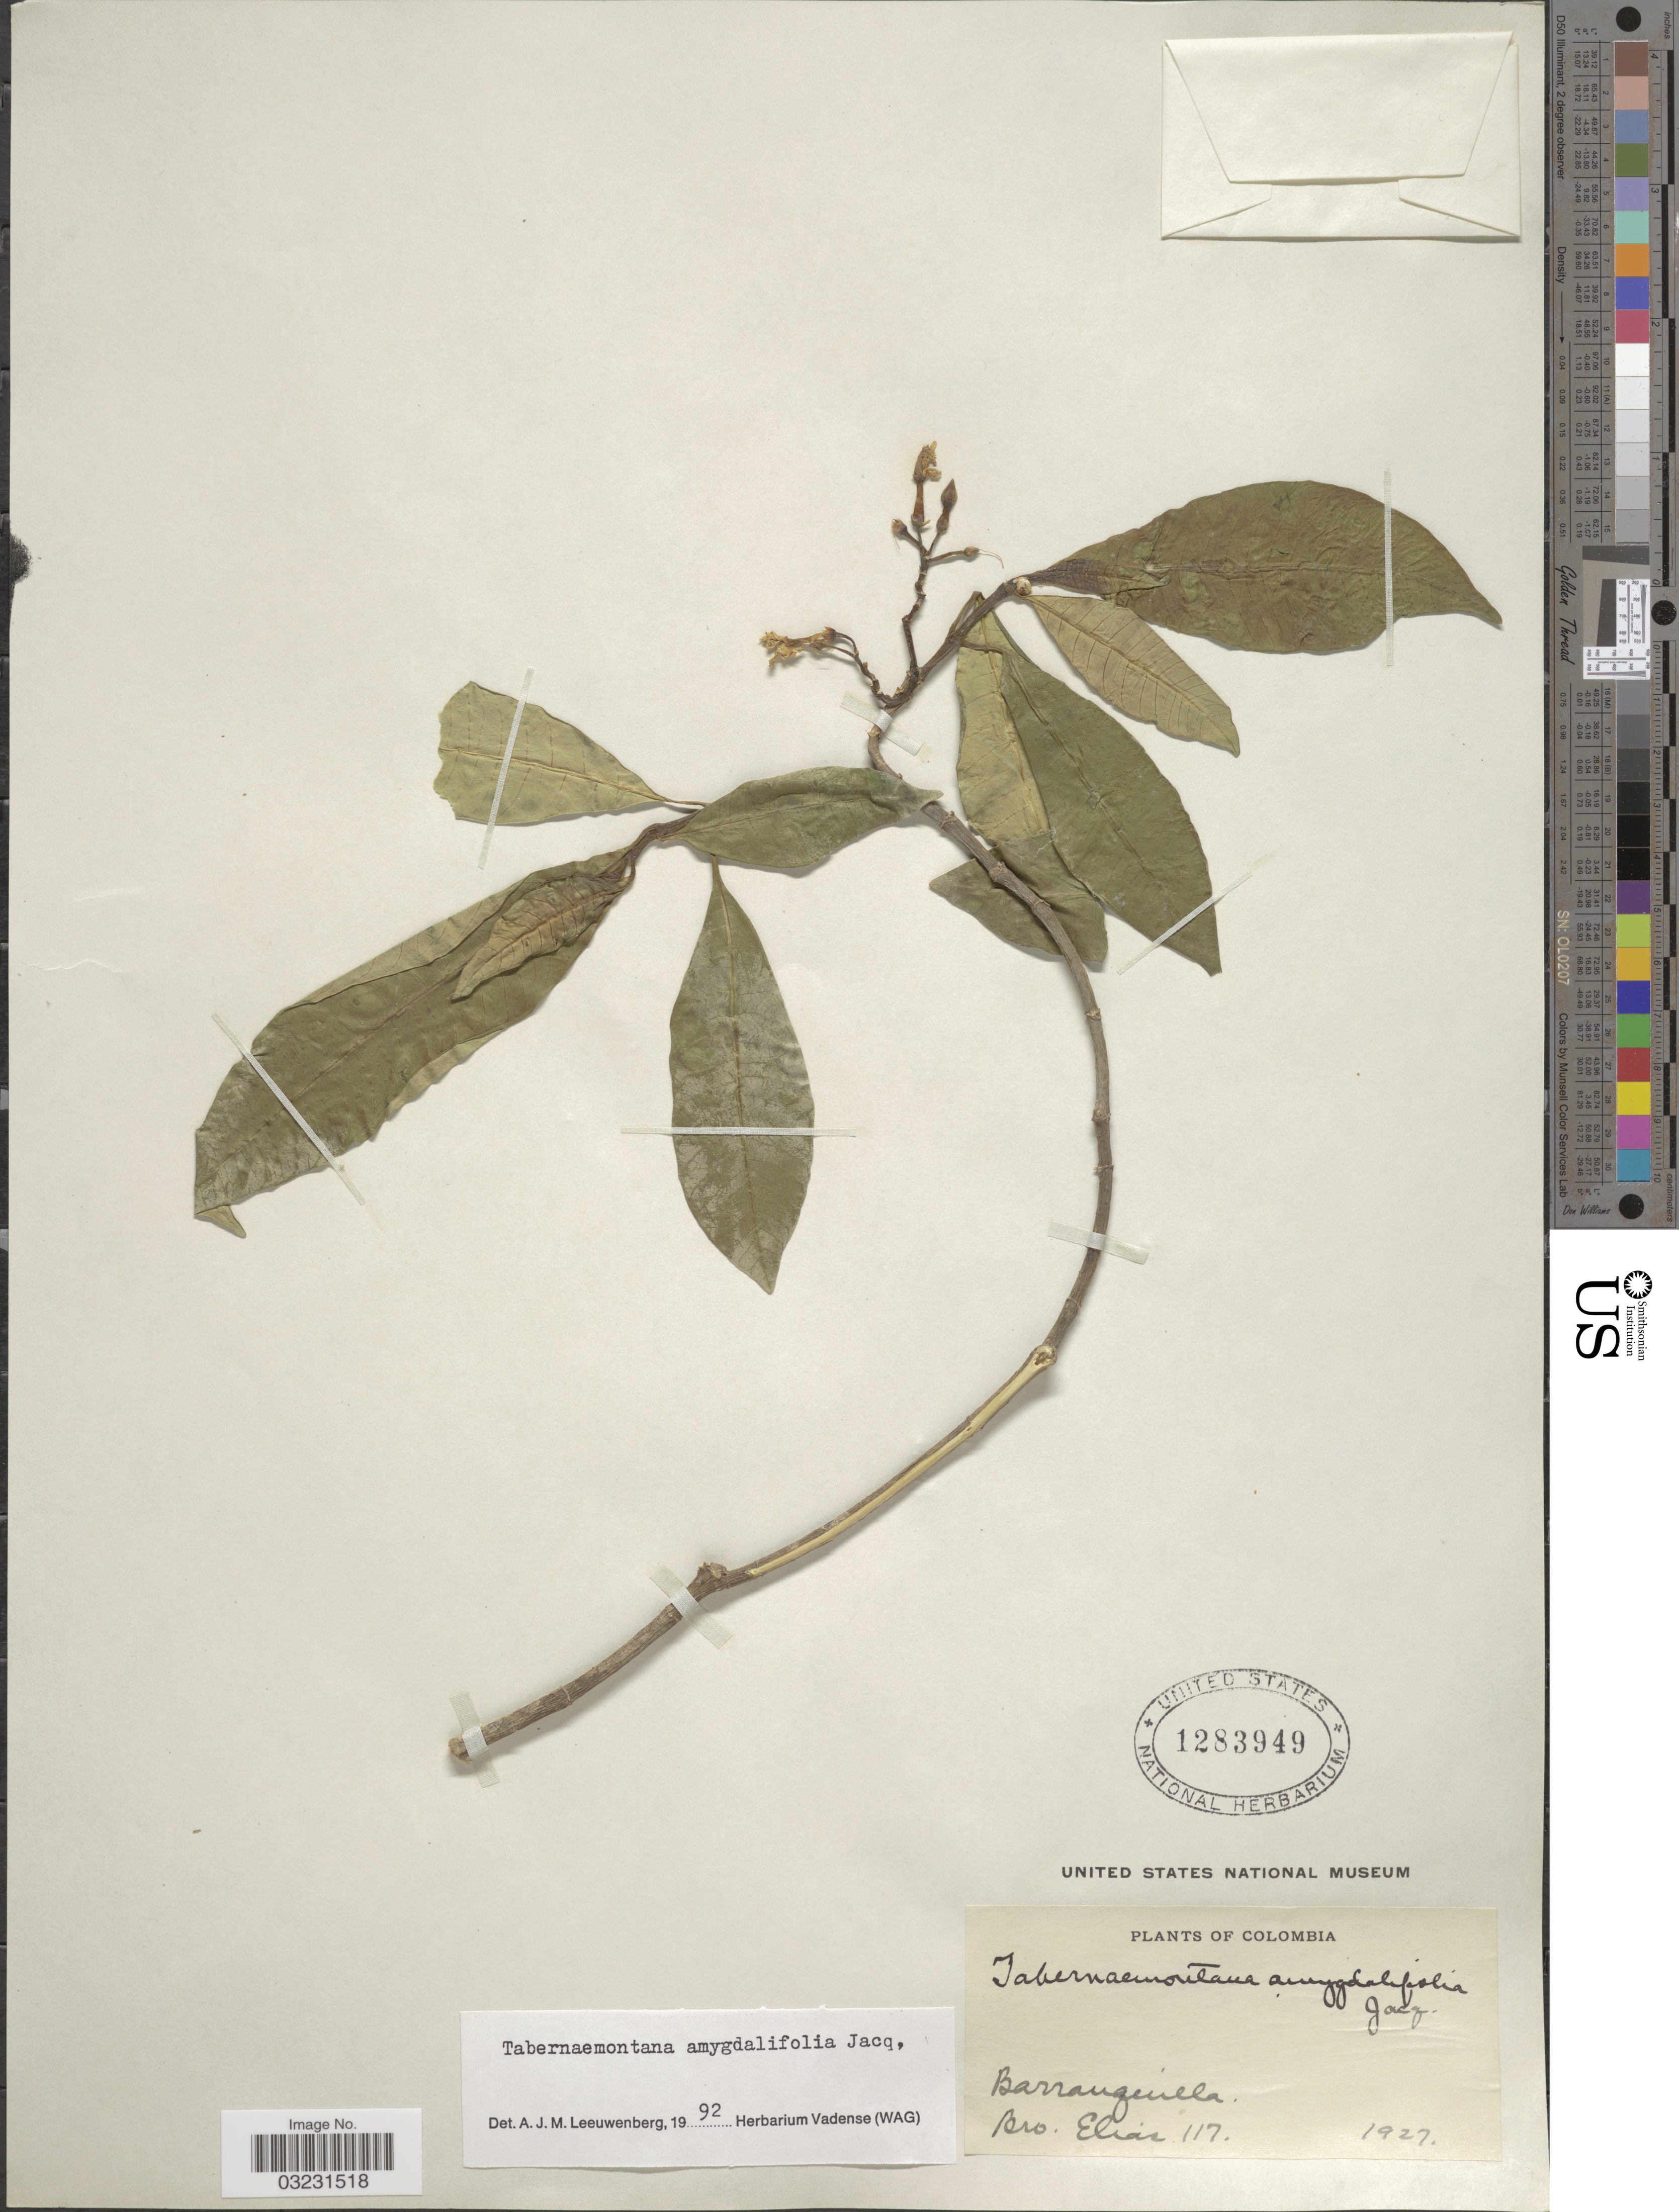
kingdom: Plantae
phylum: Tracheophyta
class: Magnoliopsida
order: Gentianales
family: Apocynaceae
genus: Tabernaemontana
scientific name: Tabernaemontana amygdalifolia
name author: Jacq.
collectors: Bro. Elias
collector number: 117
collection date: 1927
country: Colombia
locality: Barranquilla.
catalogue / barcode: US 1283949